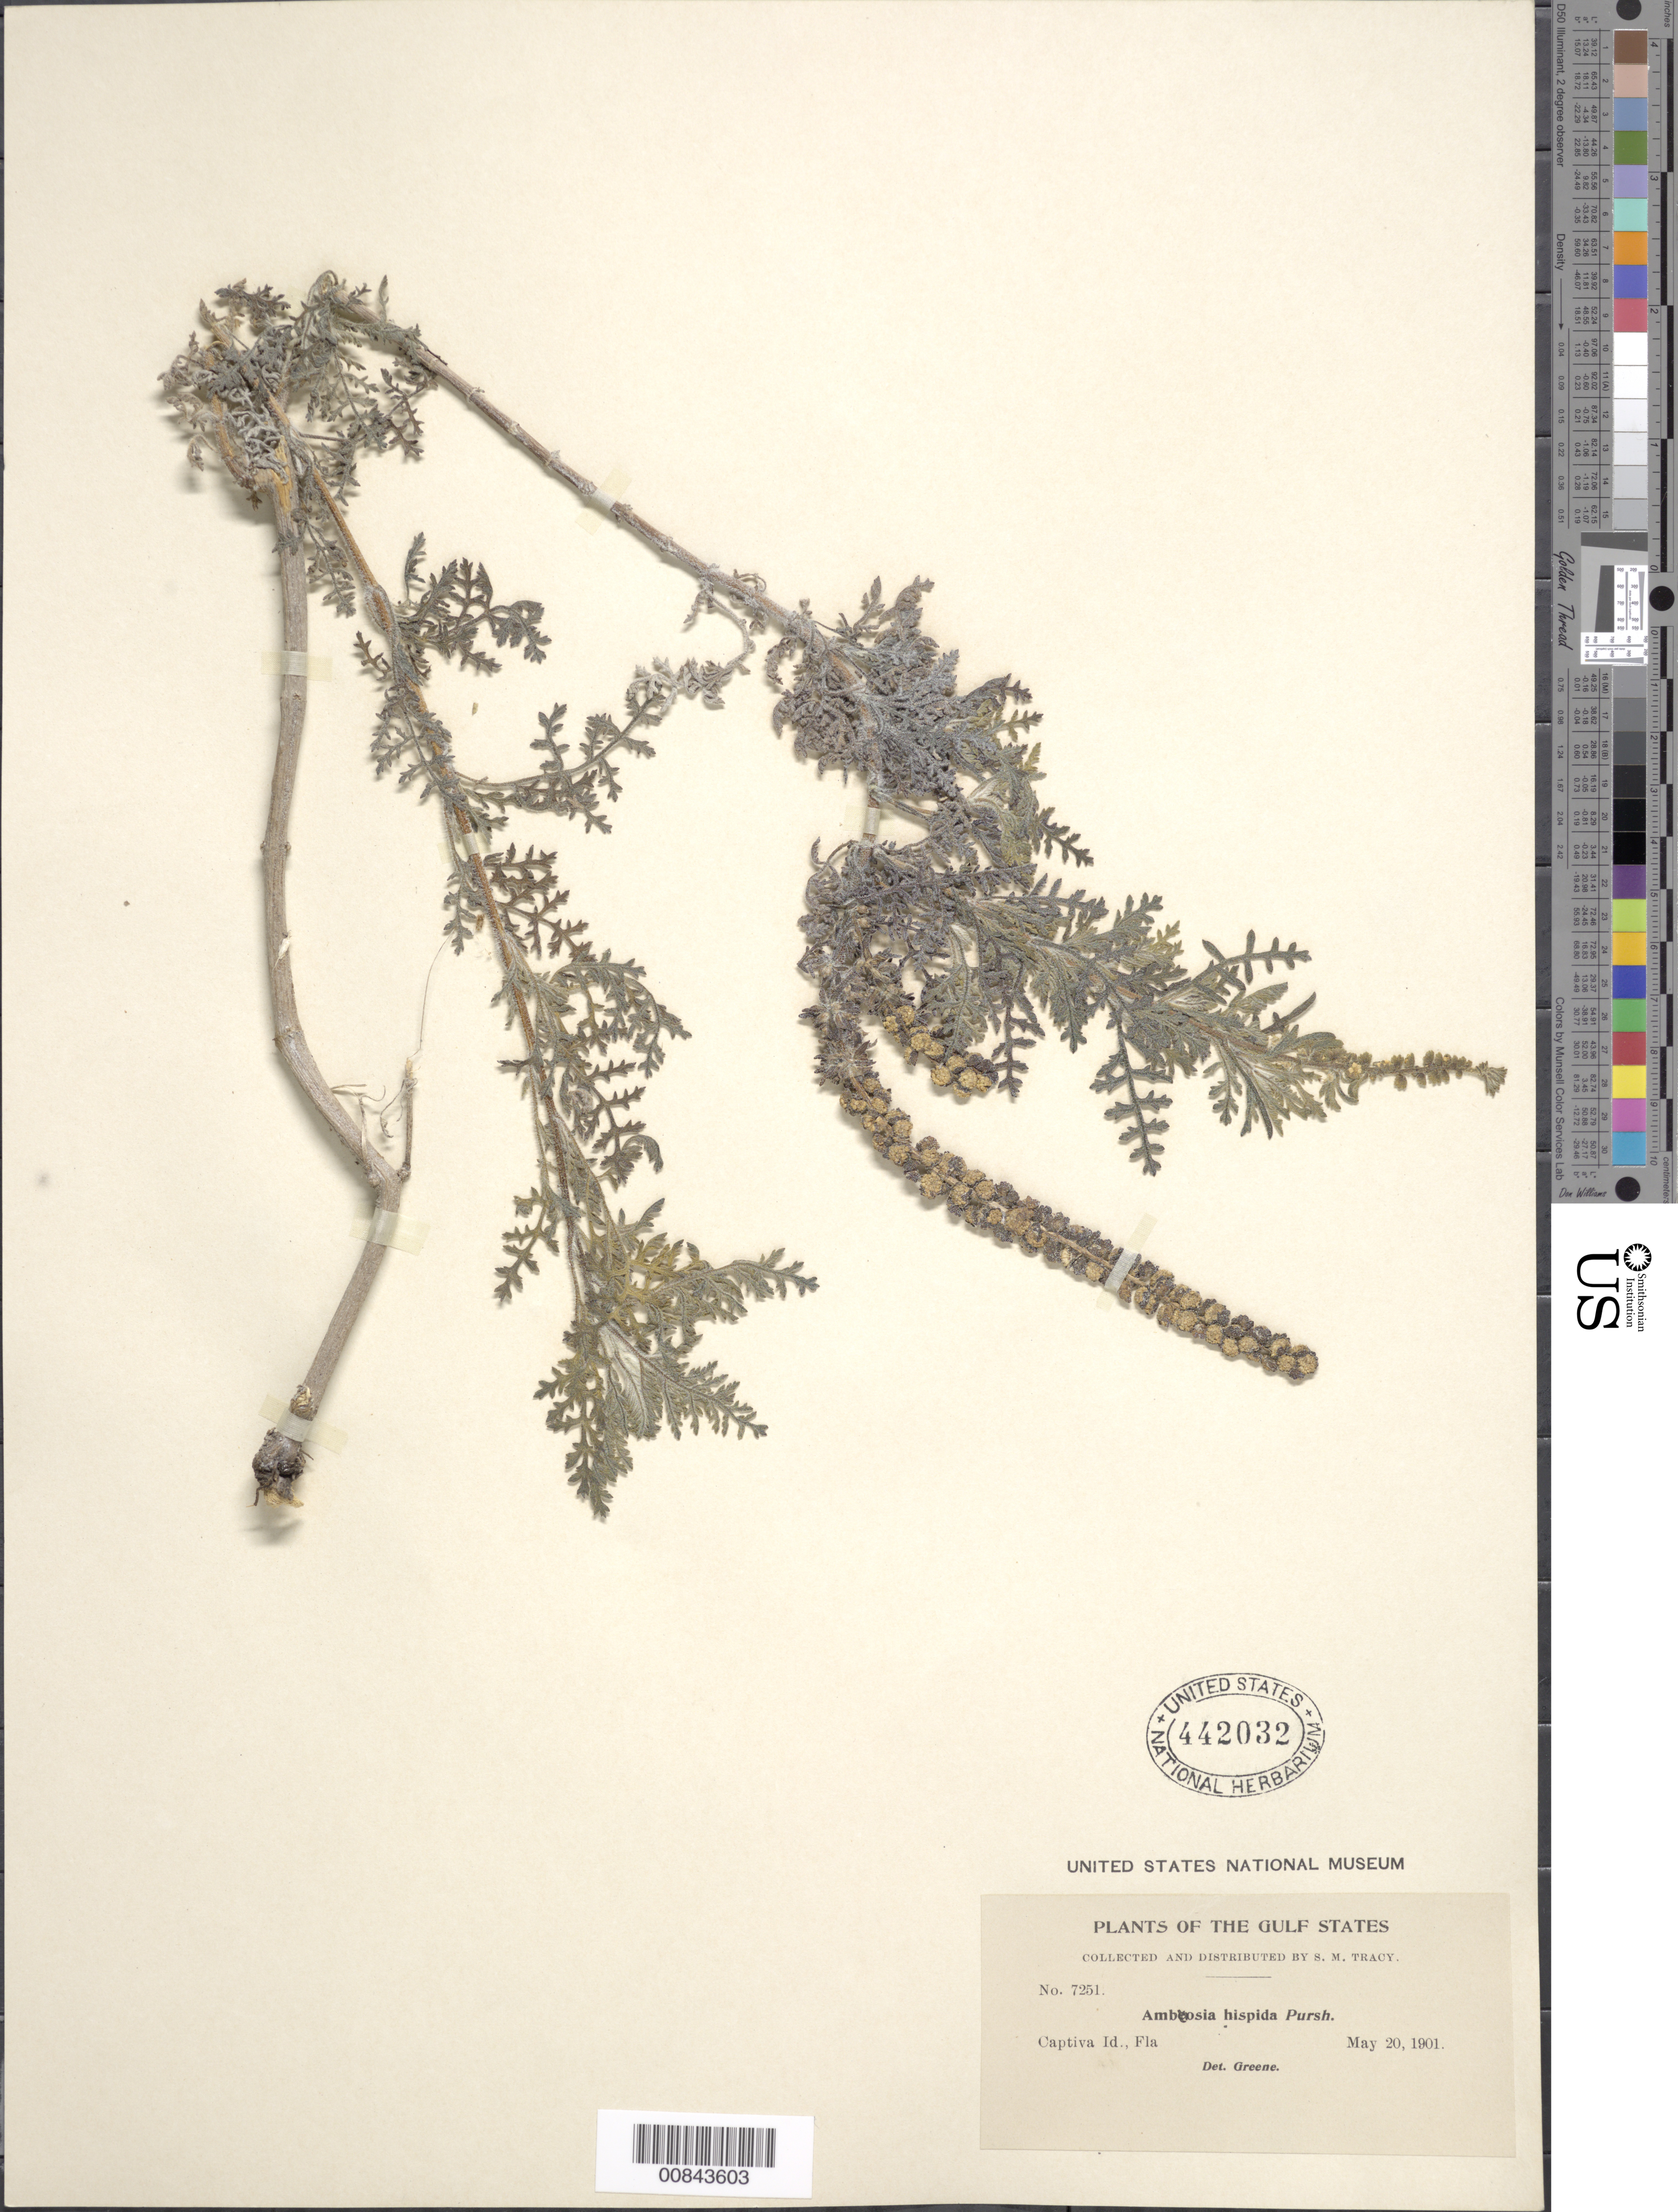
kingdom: Plantae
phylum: Tracheophyta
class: Magnoliopsida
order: Asterales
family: Asteraceae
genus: Ambrosia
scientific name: Ambrosia hispida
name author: Pursh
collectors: S. M. Tracy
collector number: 7251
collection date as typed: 20 May 1901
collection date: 1901-05-20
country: United States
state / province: Florida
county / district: Lee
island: Captiva Island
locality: Captiva Island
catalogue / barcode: US 442032